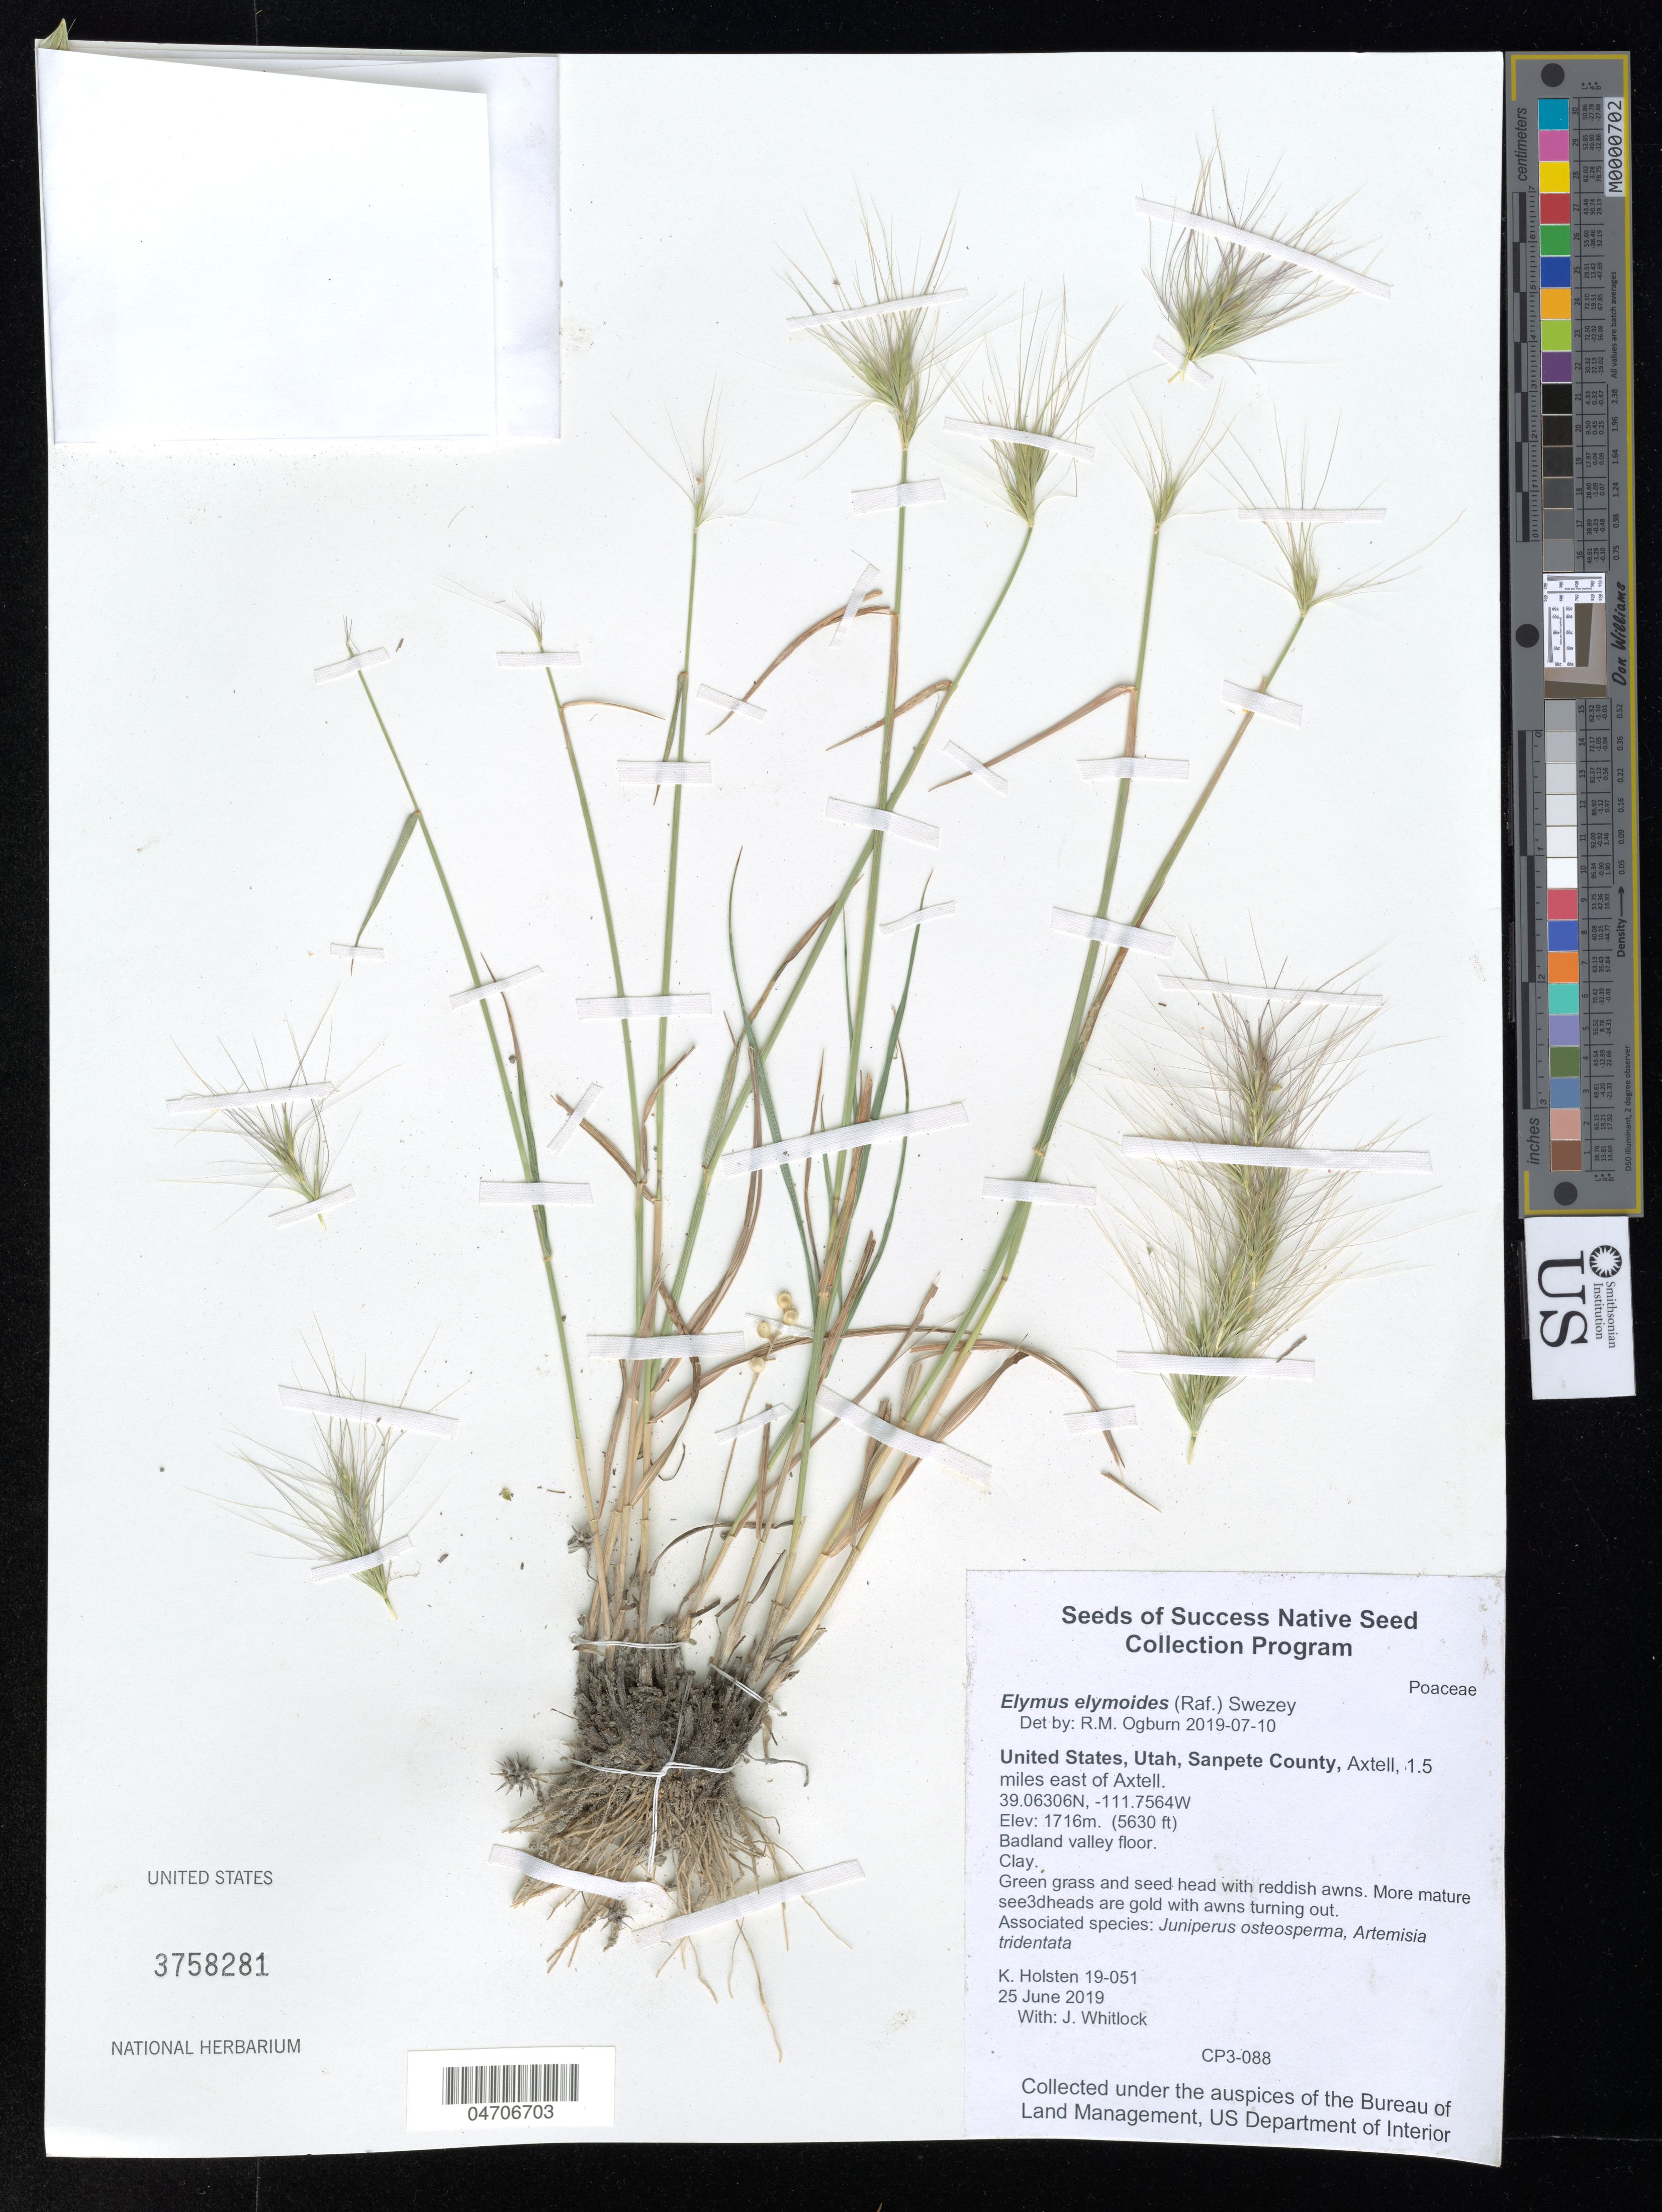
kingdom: Plantae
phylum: Tracheophyta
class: Liliopsida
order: Poales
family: Poaceae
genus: Elymus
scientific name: Elymus elymoides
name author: (Raf.) Swezey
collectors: B. Ponman & A. Quintanar Castillo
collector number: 19-051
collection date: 2019-06-25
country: United States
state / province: Utah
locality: Sanpete County, Axtell, 1.5 miles east of Axtell.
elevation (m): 1716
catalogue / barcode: US 3758281